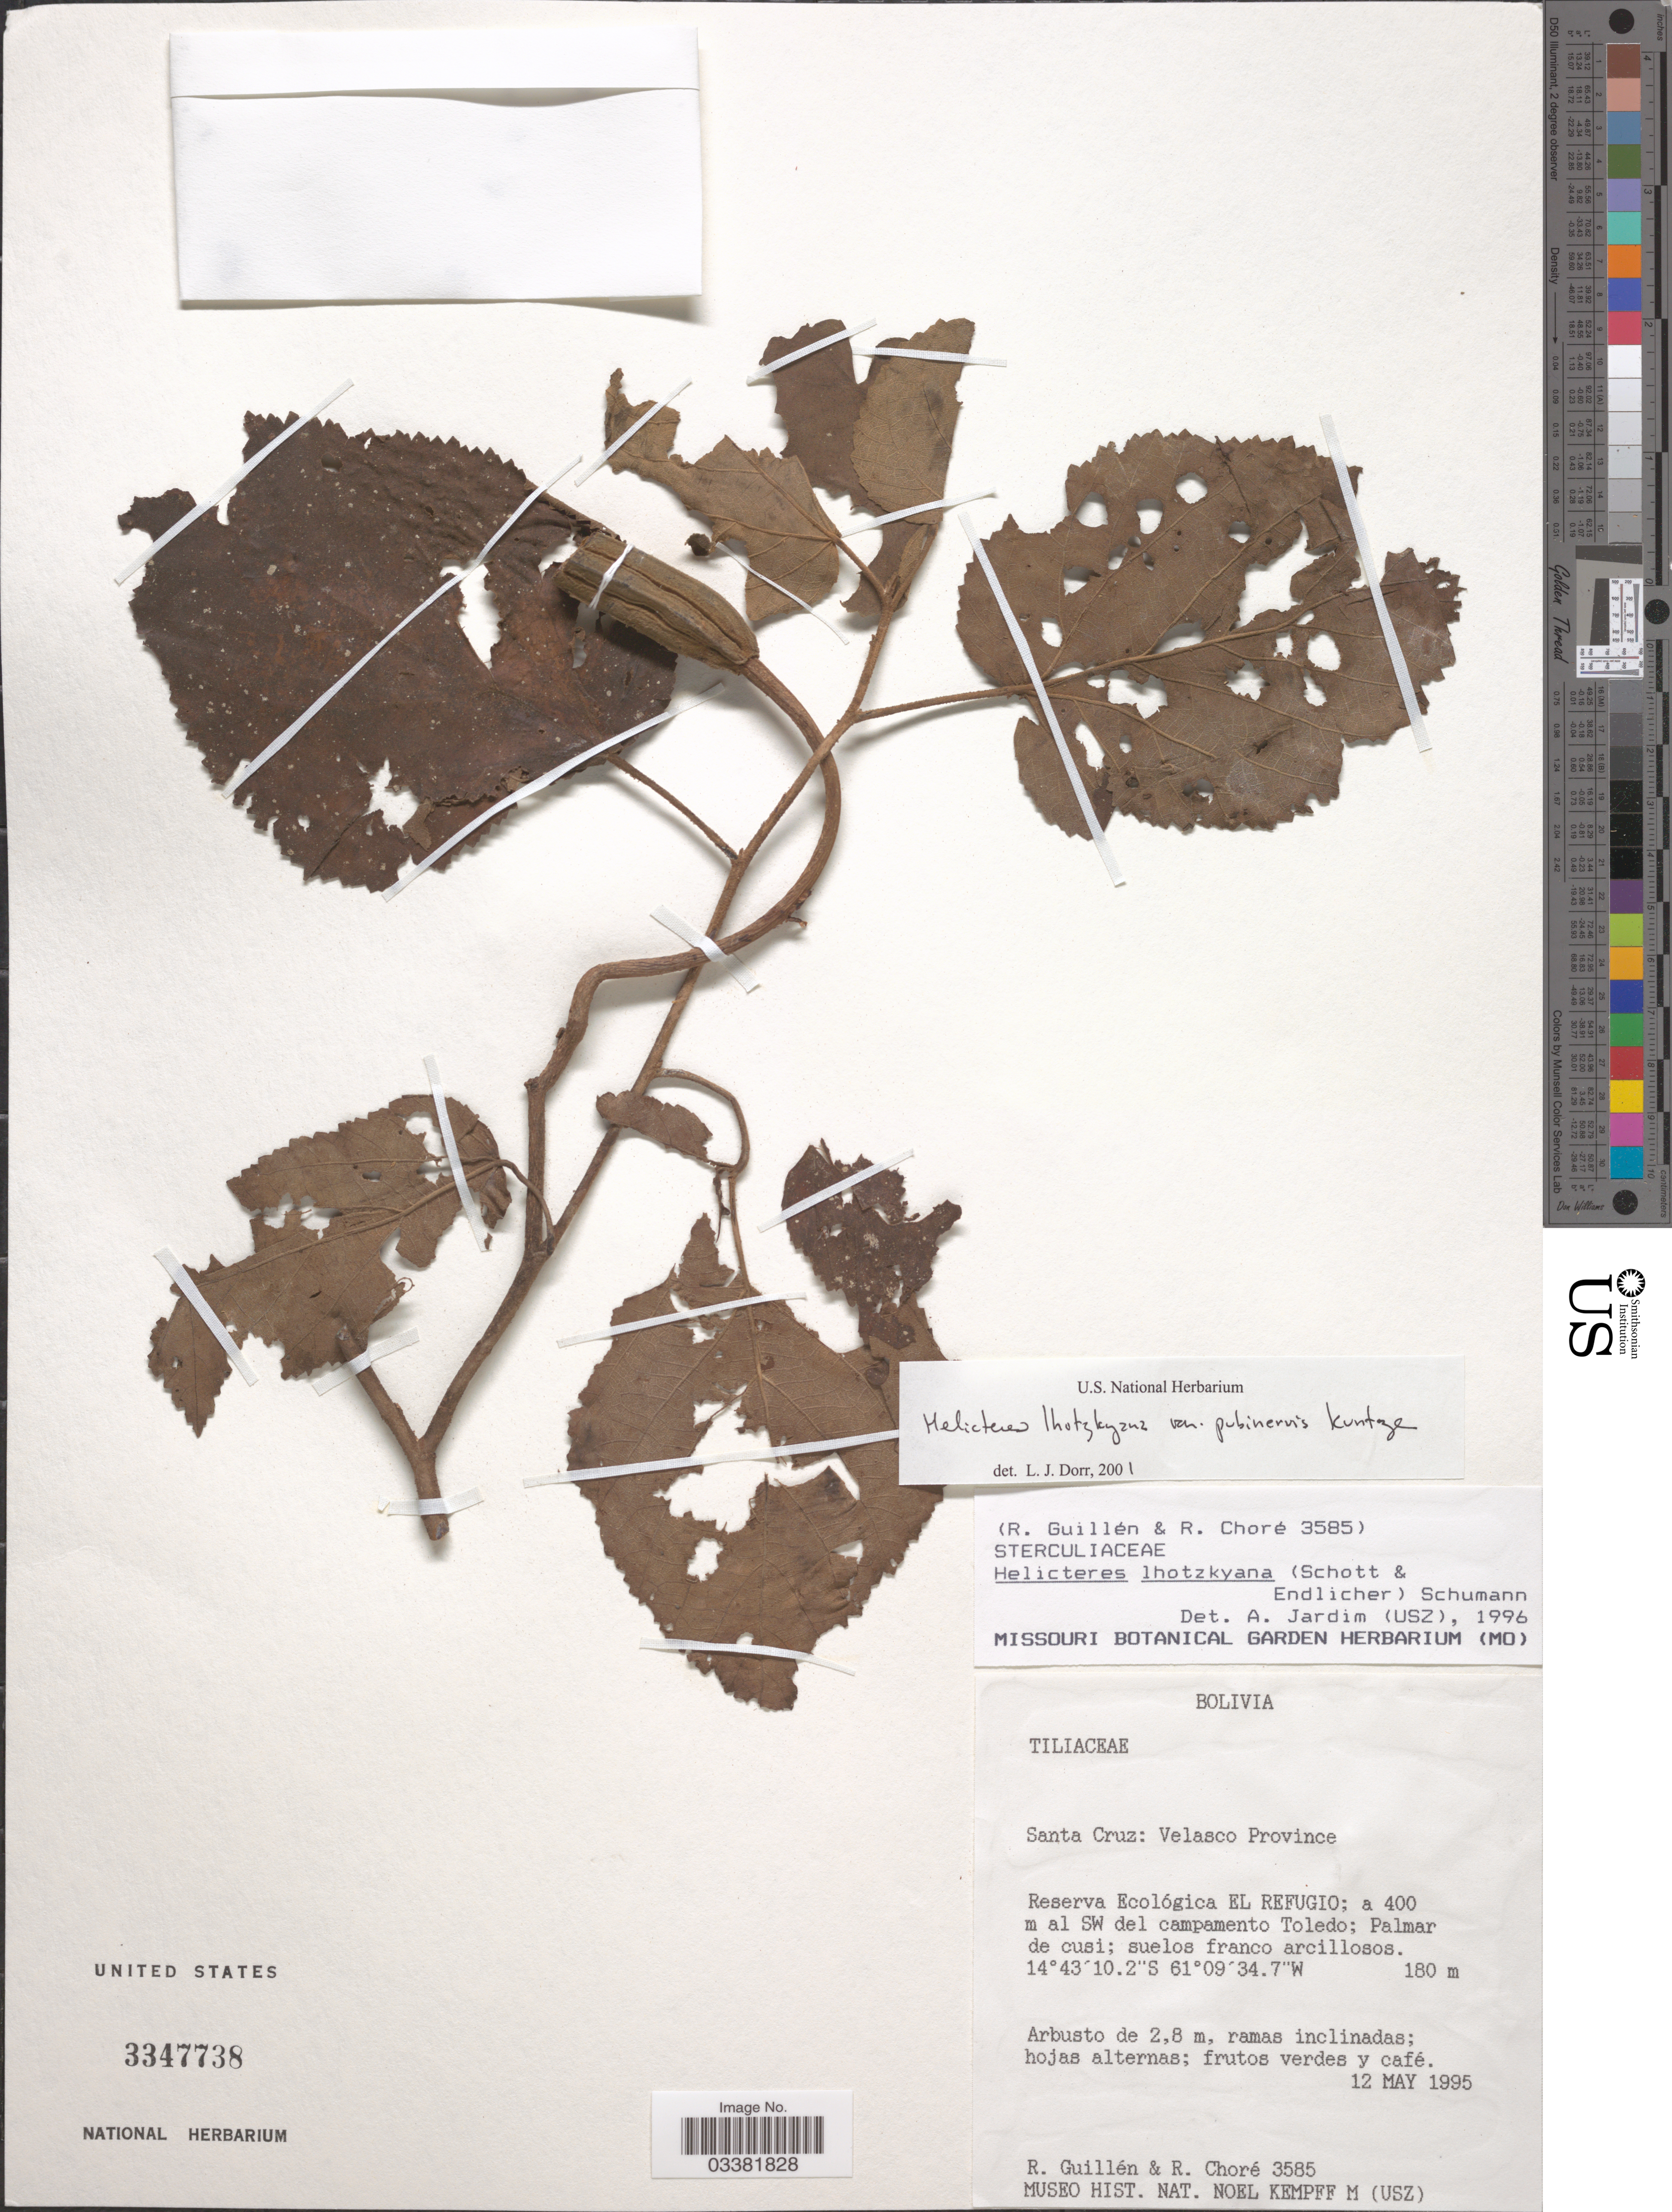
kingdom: Plantae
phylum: Tracheophyta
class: Magnoliopsida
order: Malvales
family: Malvaceae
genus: Helicteres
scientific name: Helicteres lhotzkyana var. pubinervis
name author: Kuntze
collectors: R. Guillen & R. Choré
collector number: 3585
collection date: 1995-05-12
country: Bolivia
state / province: Santa Cruz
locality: Velasco Province. Reserva Ecológica El Refugio; a 400 m al SW del campamento Toledo; Palmar de cusi; suelos franco arcillosos.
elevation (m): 180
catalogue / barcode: US 3347738